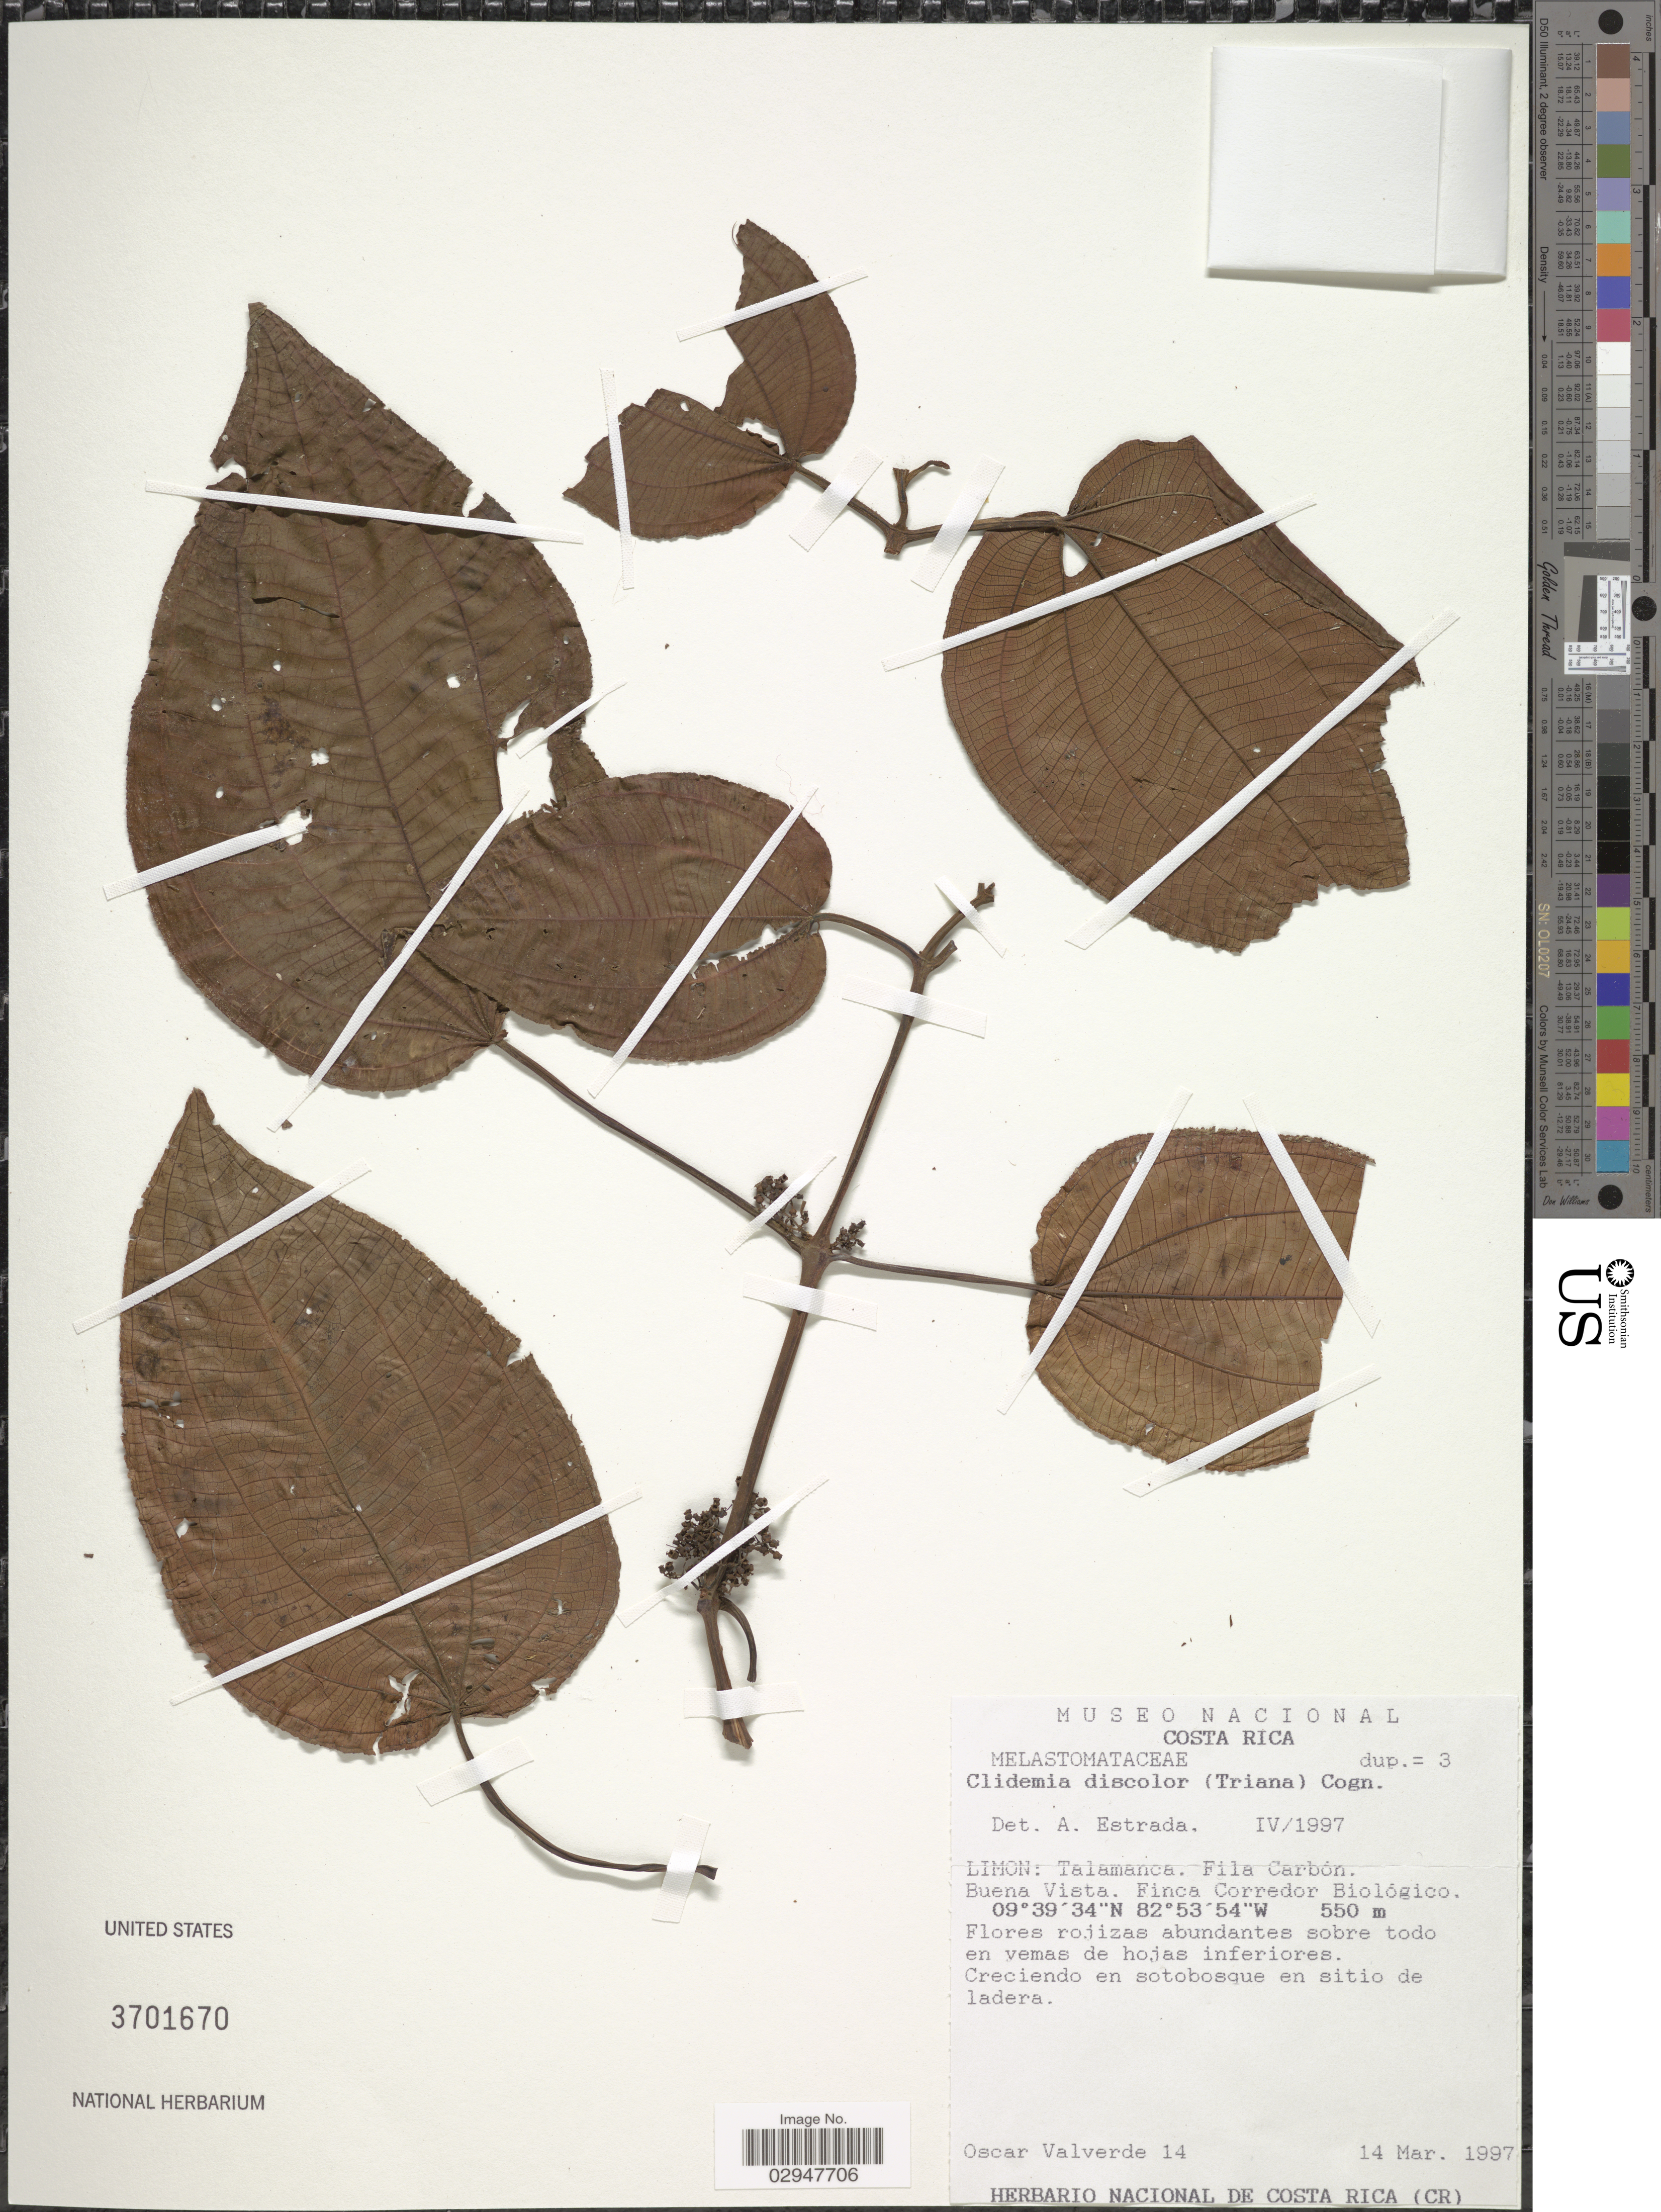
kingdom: Plantae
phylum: Tracheophyta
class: Magnoliopsida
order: Myrtales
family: Melastomataceae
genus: Clidemia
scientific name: Clidemia discolor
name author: (Triana) Cogn.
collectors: O. Valverde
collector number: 14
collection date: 1997-03-14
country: Costa Rica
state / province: Limón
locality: Talamanca, Fila Carbón, Buena Vista, Finca Corredor Biológica.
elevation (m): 550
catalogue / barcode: US 3701670